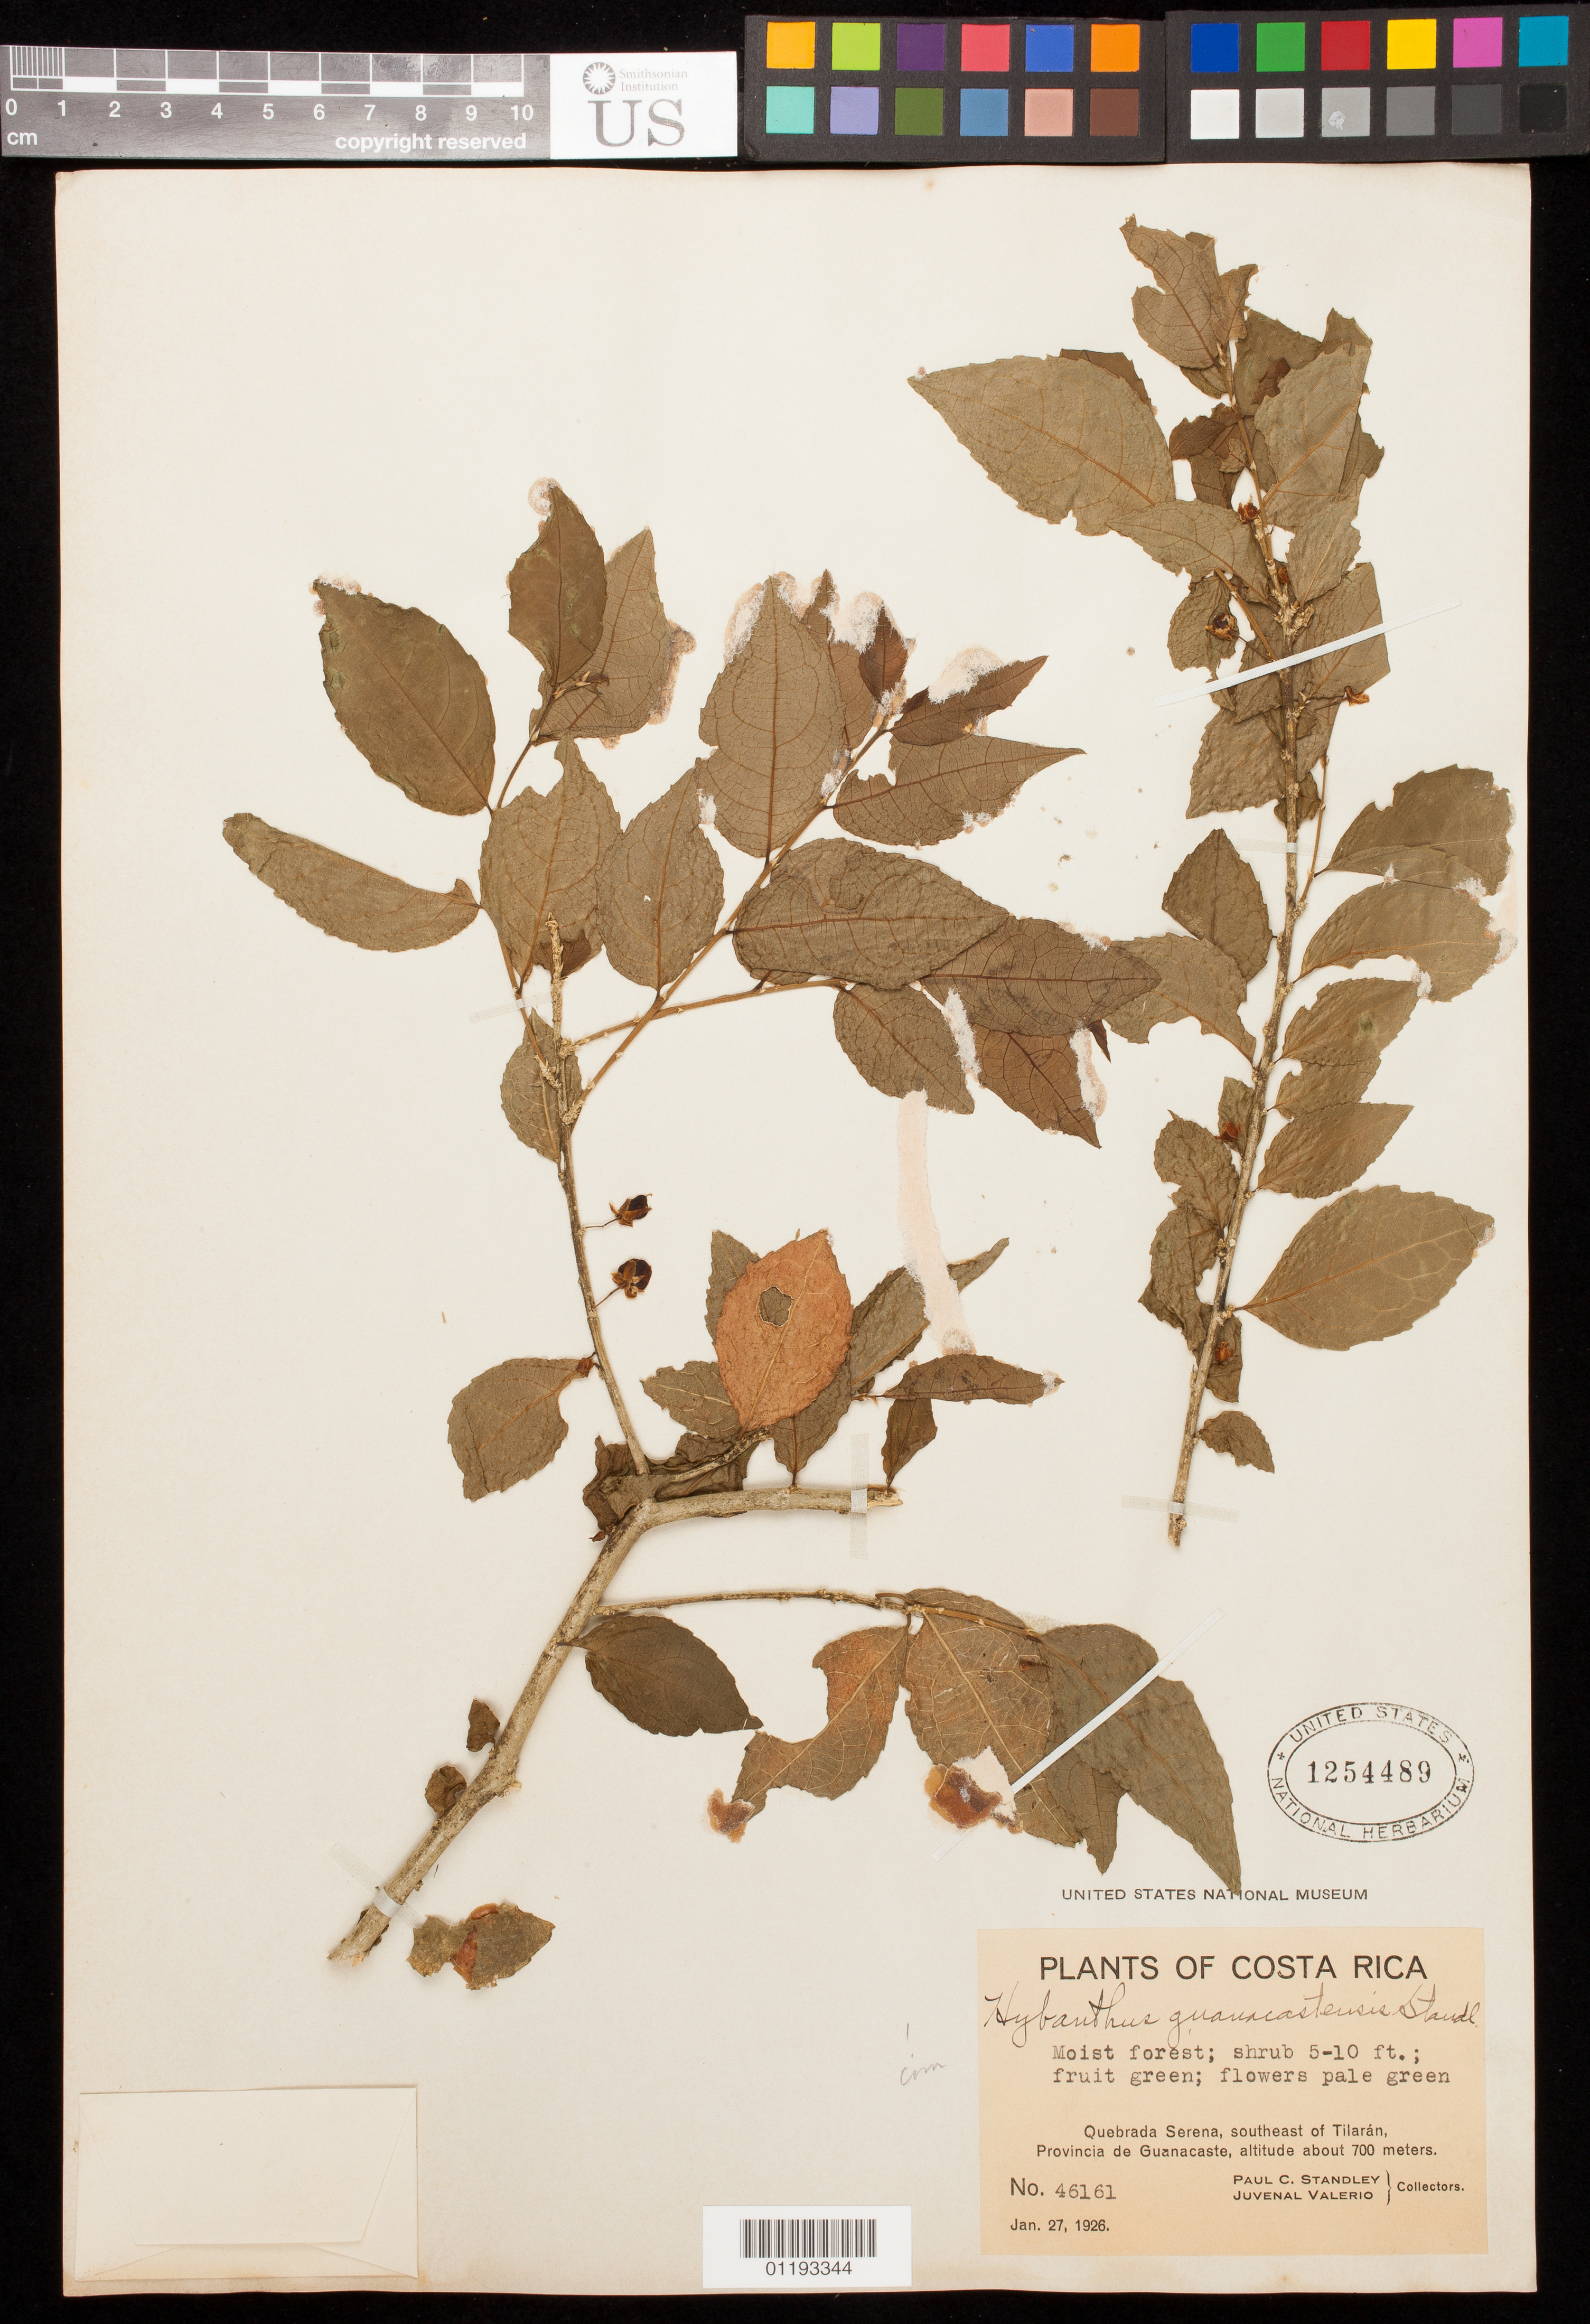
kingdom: Plantae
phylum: Tracheophyta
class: Magnoliopsida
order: Malpighiales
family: Violaceae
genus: Hybanthus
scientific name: Hybanthus guanacastensis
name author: Standl.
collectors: P. C. Standley & J. Valerio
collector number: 46161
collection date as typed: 27 Jan 1926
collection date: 1926-01-27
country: Costa Rica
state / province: Guanacaste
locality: Quebrada Serena, SE of Tilarán.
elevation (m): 700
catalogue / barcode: US 1254489